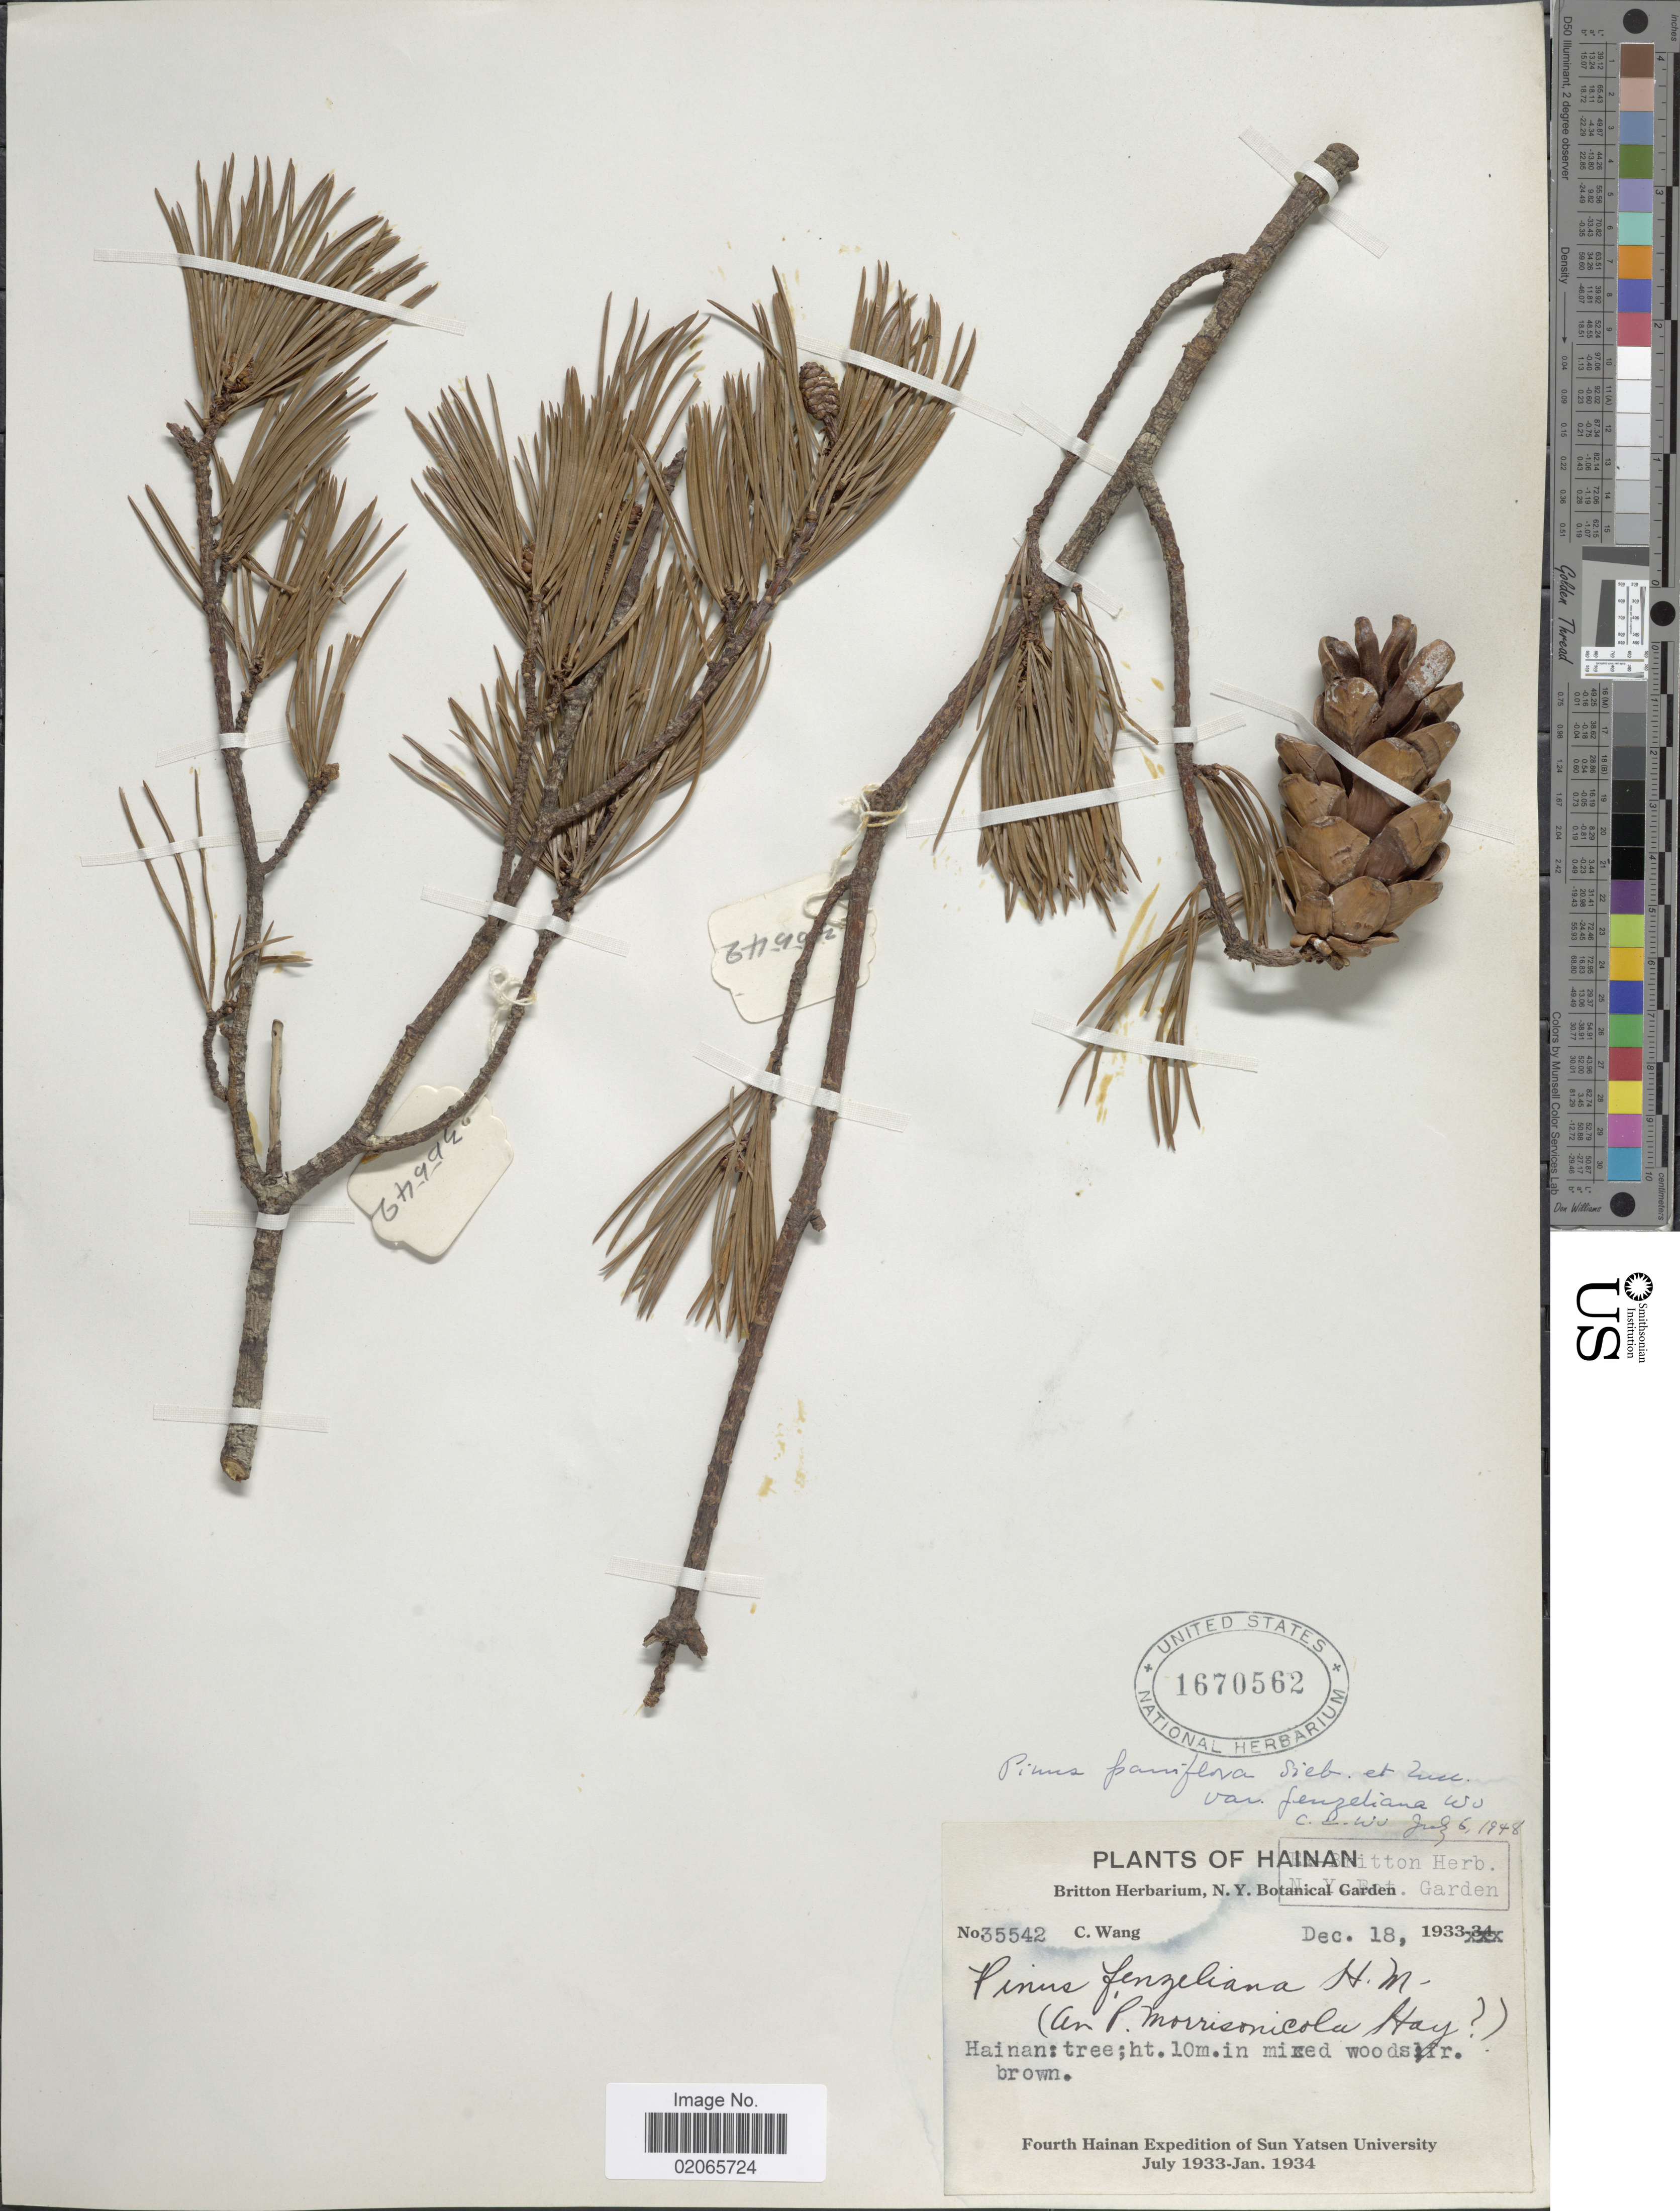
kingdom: Plantae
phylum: Tracheophyta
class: Pinopsida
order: Pinales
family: Pinaceae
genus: Pinus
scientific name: Pinus parviflora var. fenzeliana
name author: (Hand.-Mazz.) C.L. Wu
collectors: C. Wang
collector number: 35542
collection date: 1933-12-18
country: China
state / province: Hainan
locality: Hainan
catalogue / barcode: US 1670562